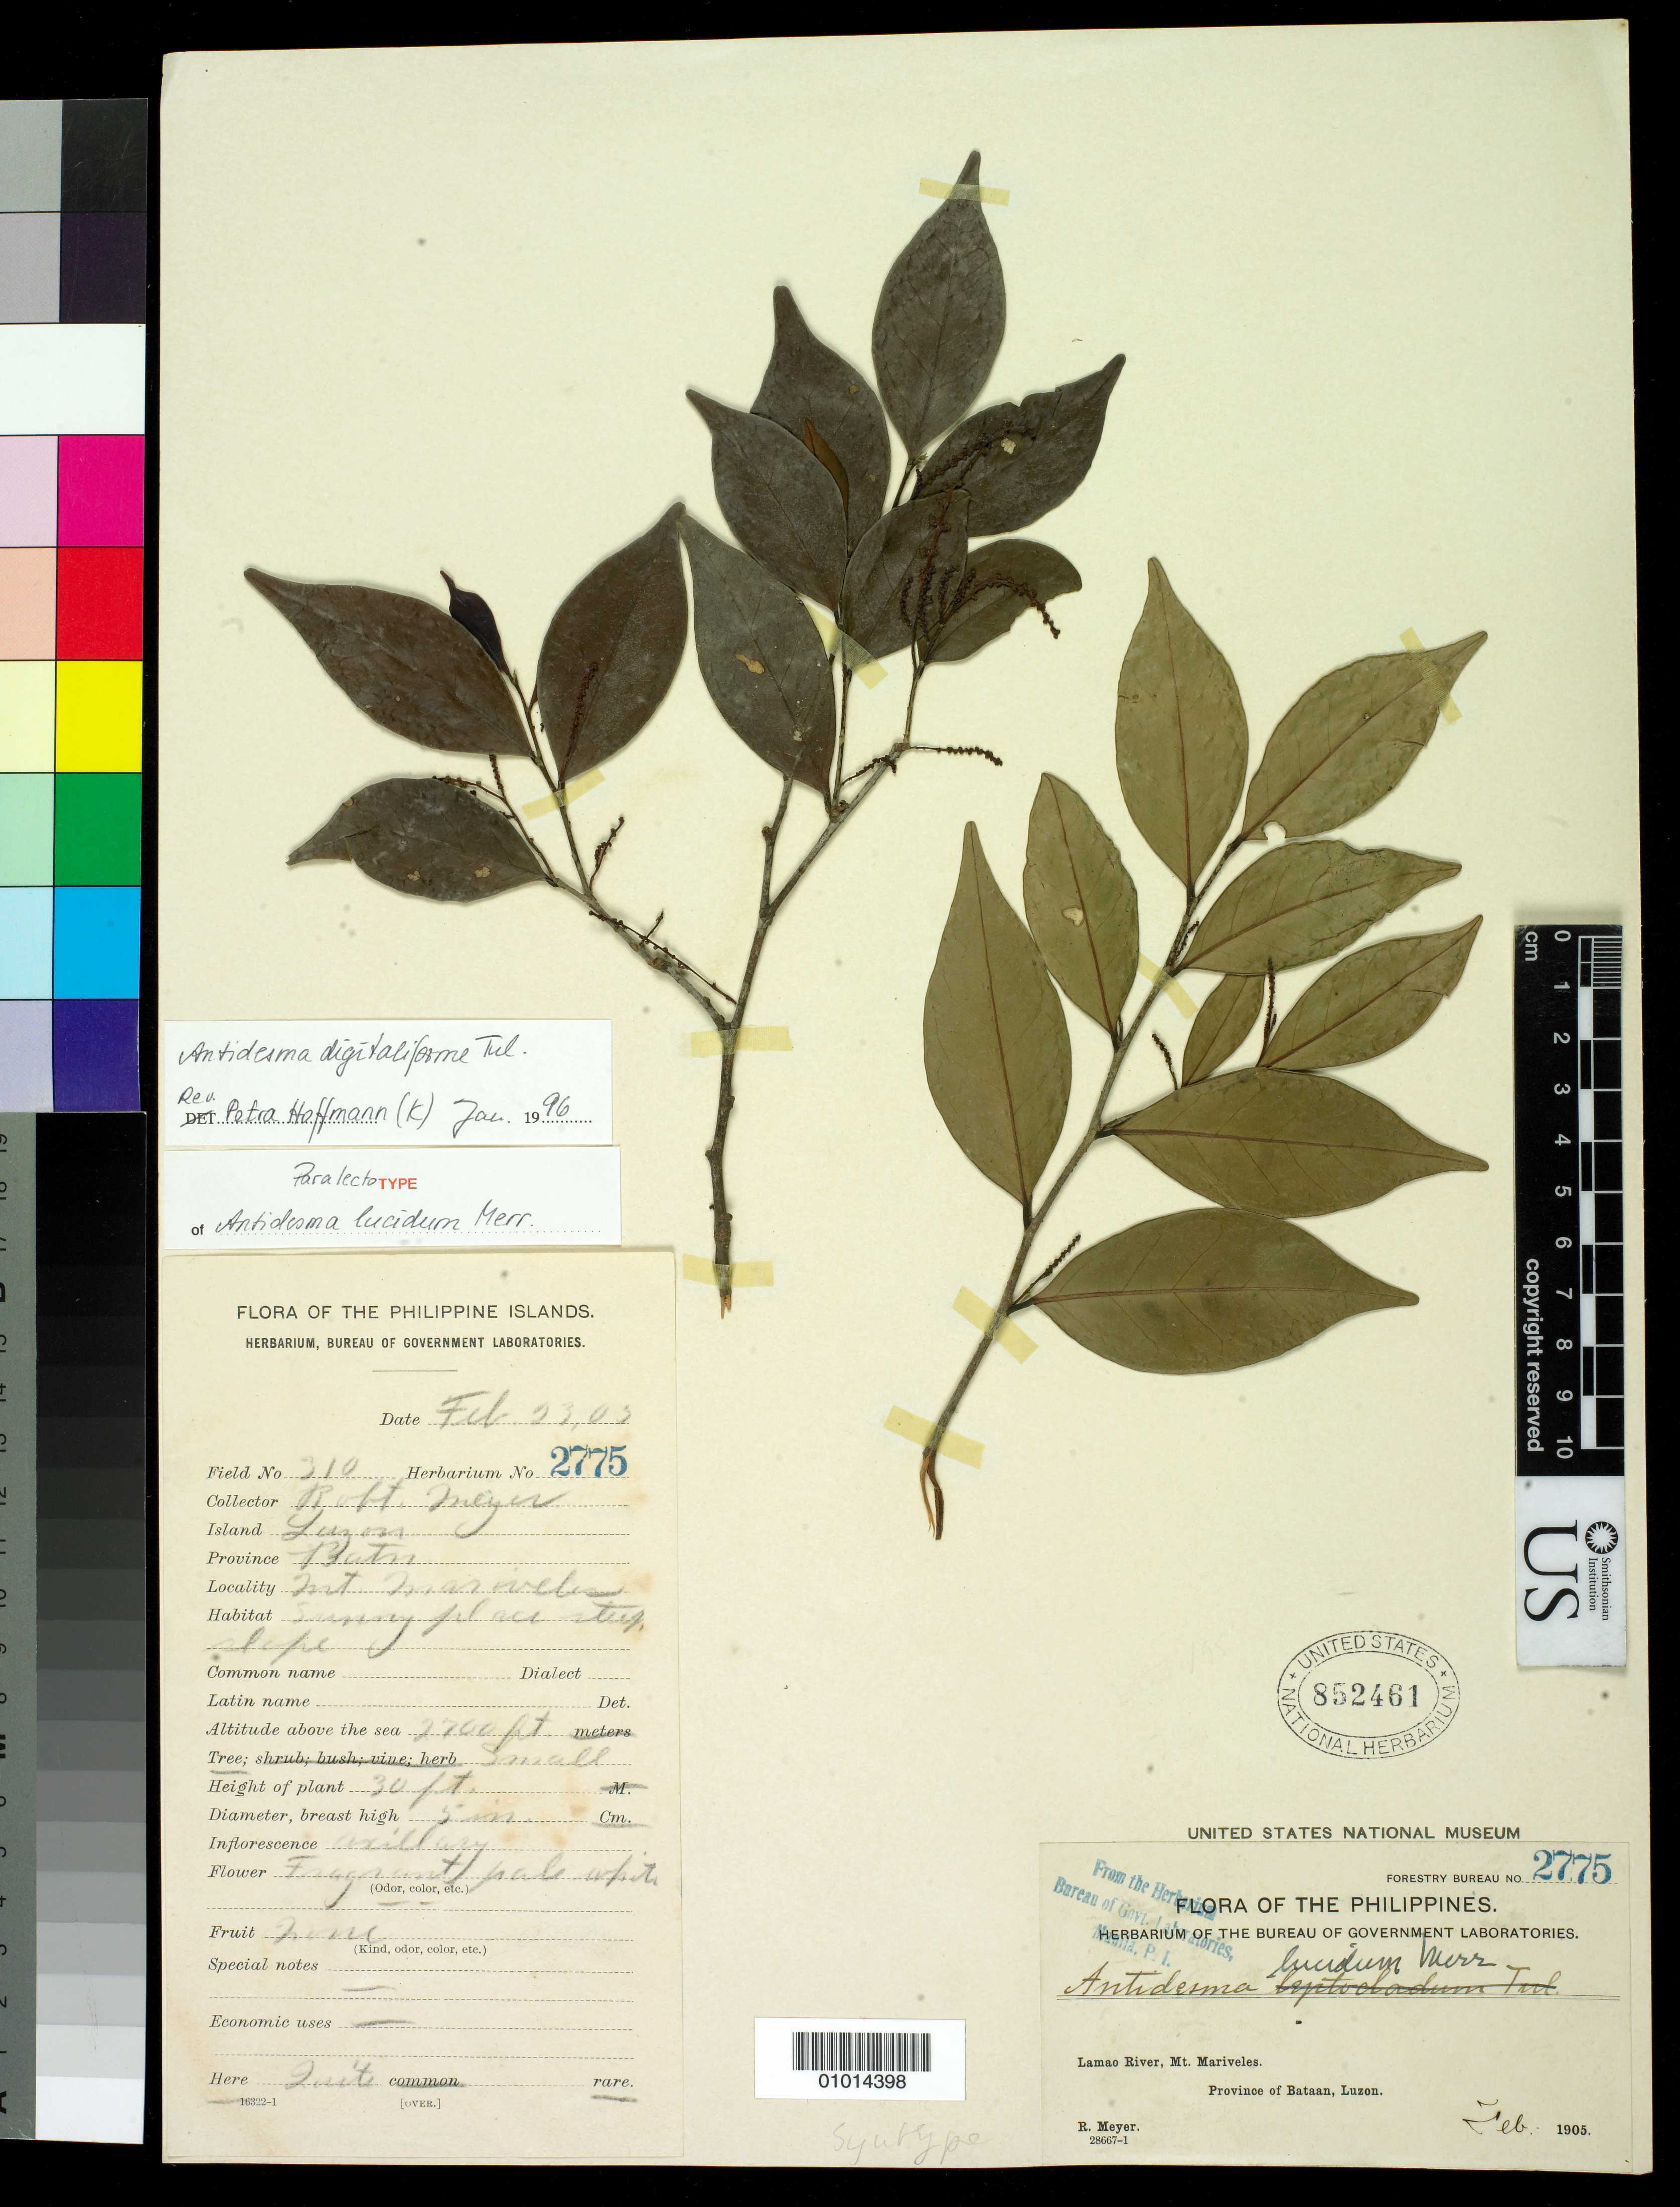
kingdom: Plantae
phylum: Tracheophyta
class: Magnoliopsida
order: Malpighiales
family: Phyllanthaceae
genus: Antidesma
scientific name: Antidesma lucidum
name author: Merr.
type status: Isosyntype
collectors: A. B. Meyer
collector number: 2775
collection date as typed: Feb 1905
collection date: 1905-02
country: Philippines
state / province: Central Luzon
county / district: Bataan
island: Luzon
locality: Lamao River, Mt Mariveles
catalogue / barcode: US 852461